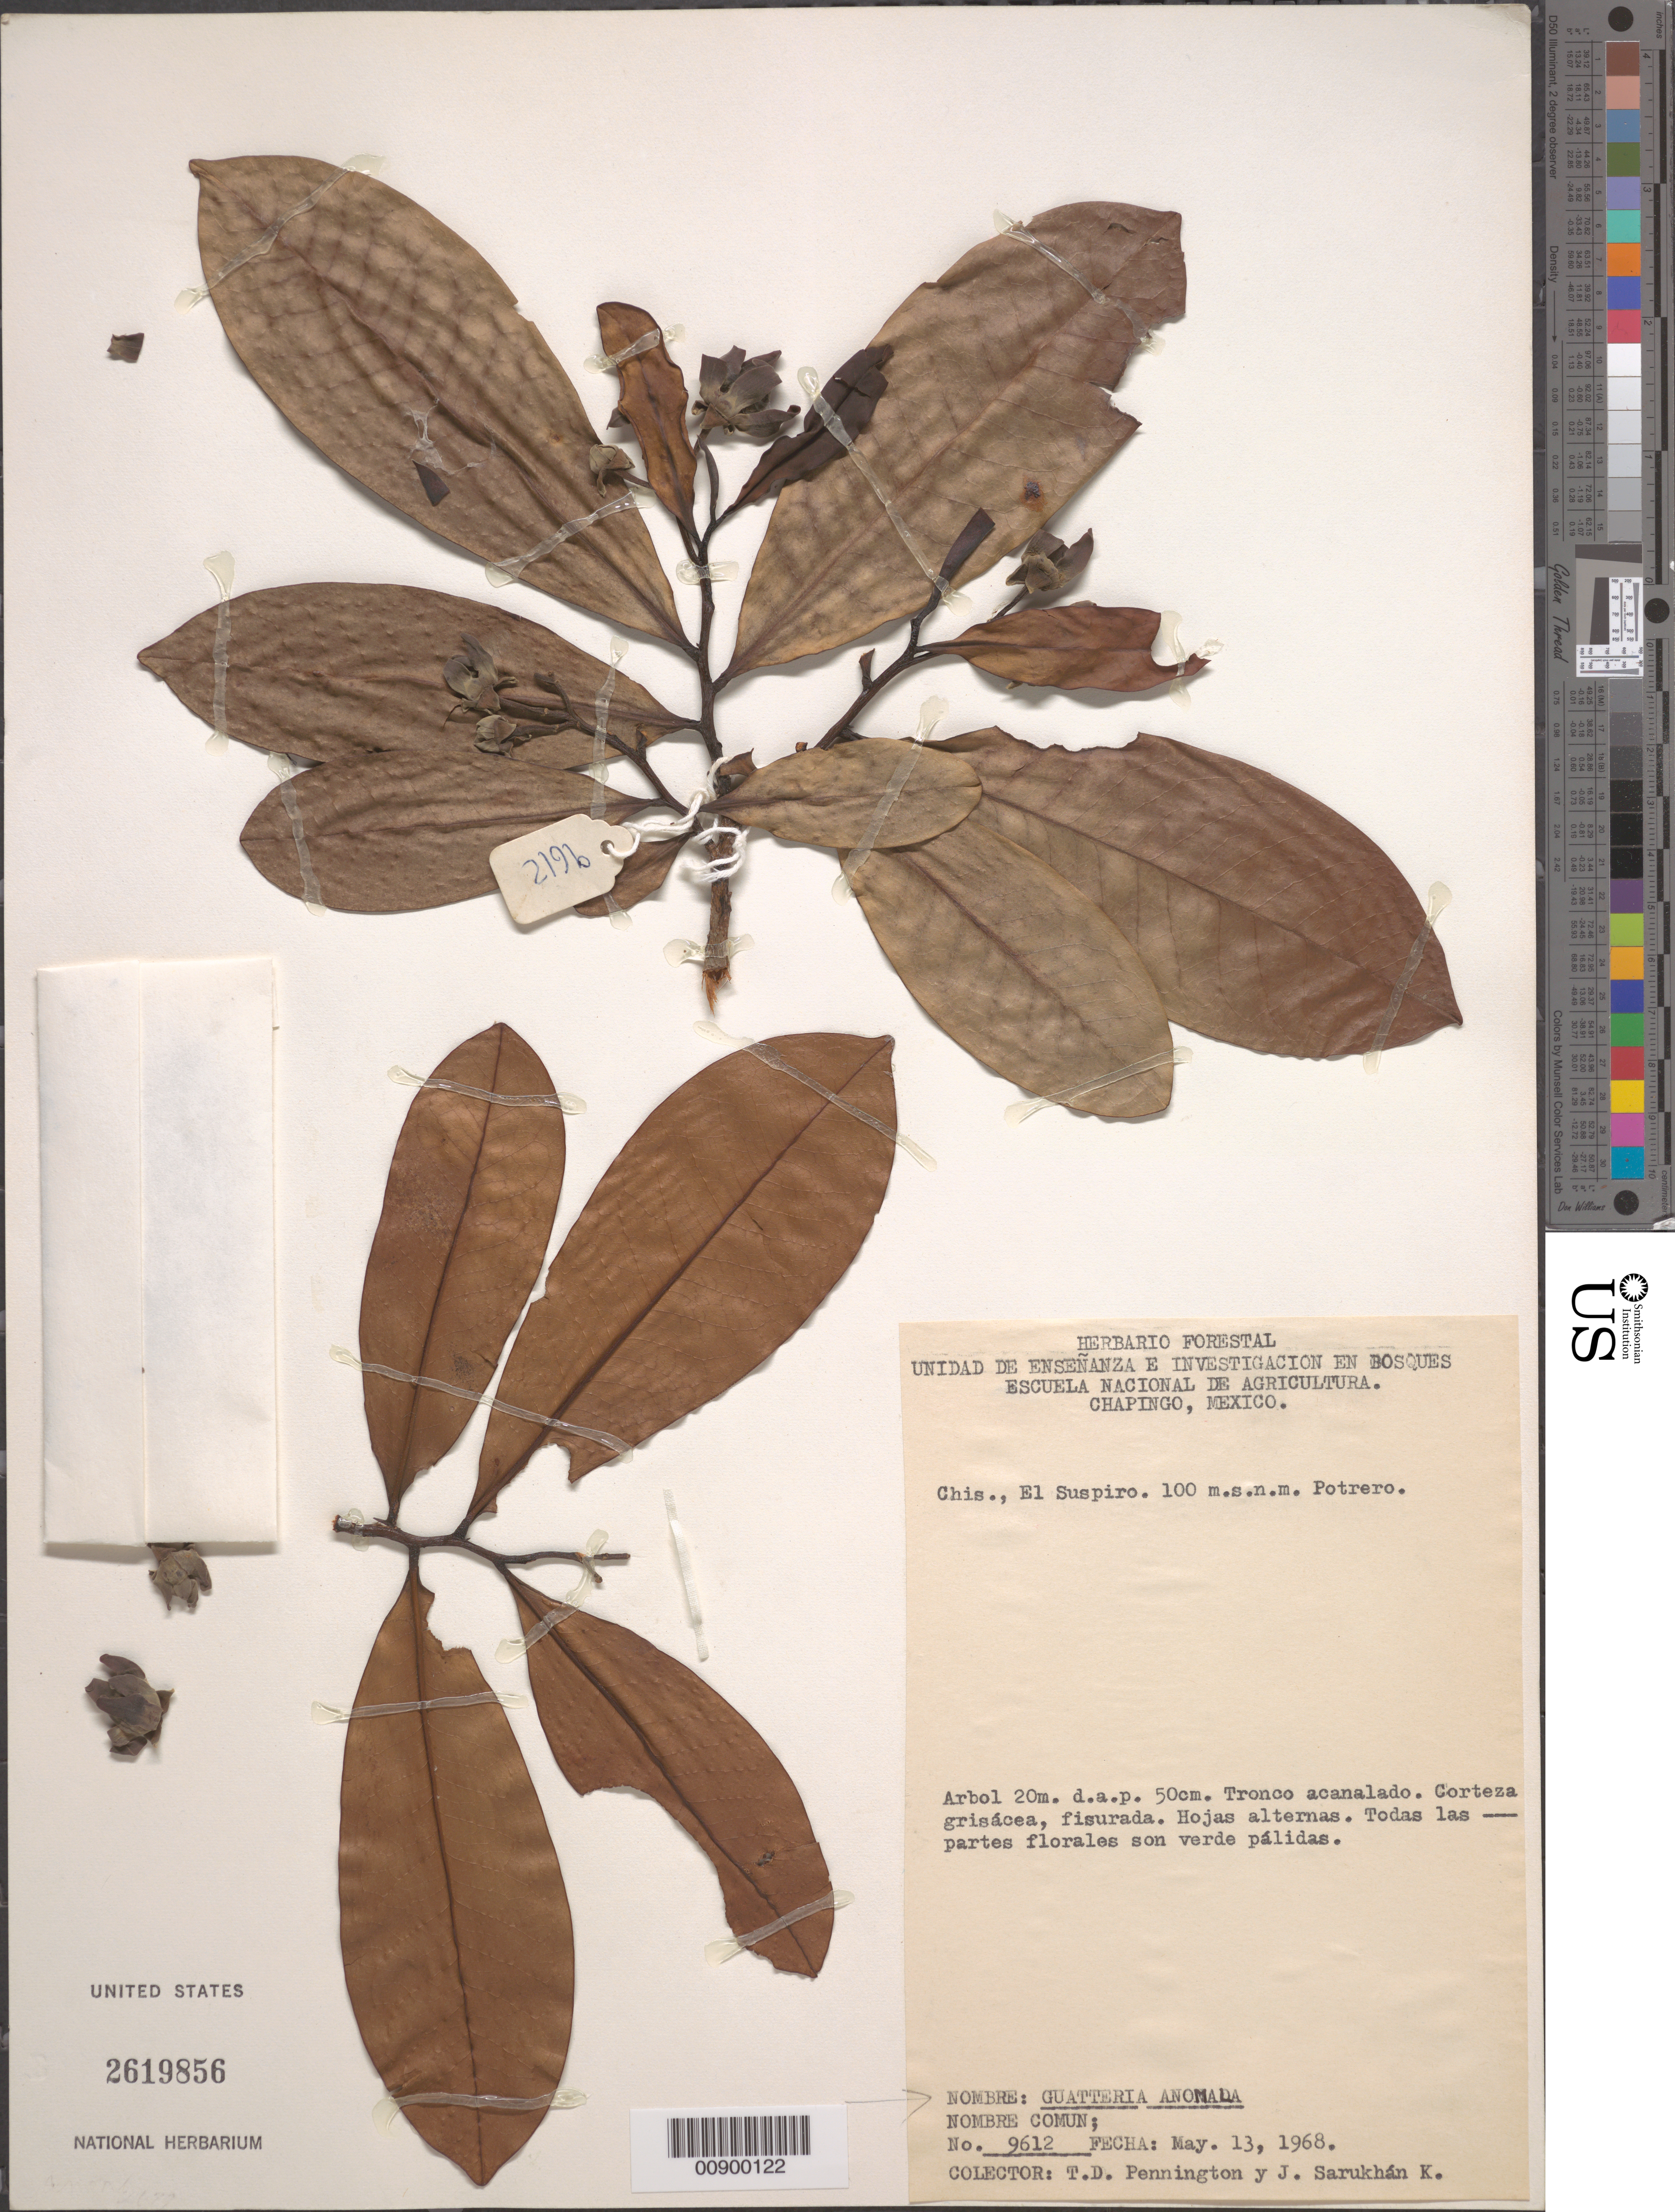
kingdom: Plantae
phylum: Tracheophyta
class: Magnoliopsida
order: Magnoliales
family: Annonaceae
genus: Guatteria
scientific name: Guatteria anomala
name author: R.E. Fr.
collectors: T. D. Pennington & Sarukhán K., J.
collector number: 9612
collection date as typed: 13 May 1968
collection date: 1968-05-13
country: Mexico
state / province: Chiapas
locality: Chiapas: El Suspiro. Potrero.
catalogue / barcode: US 2619856